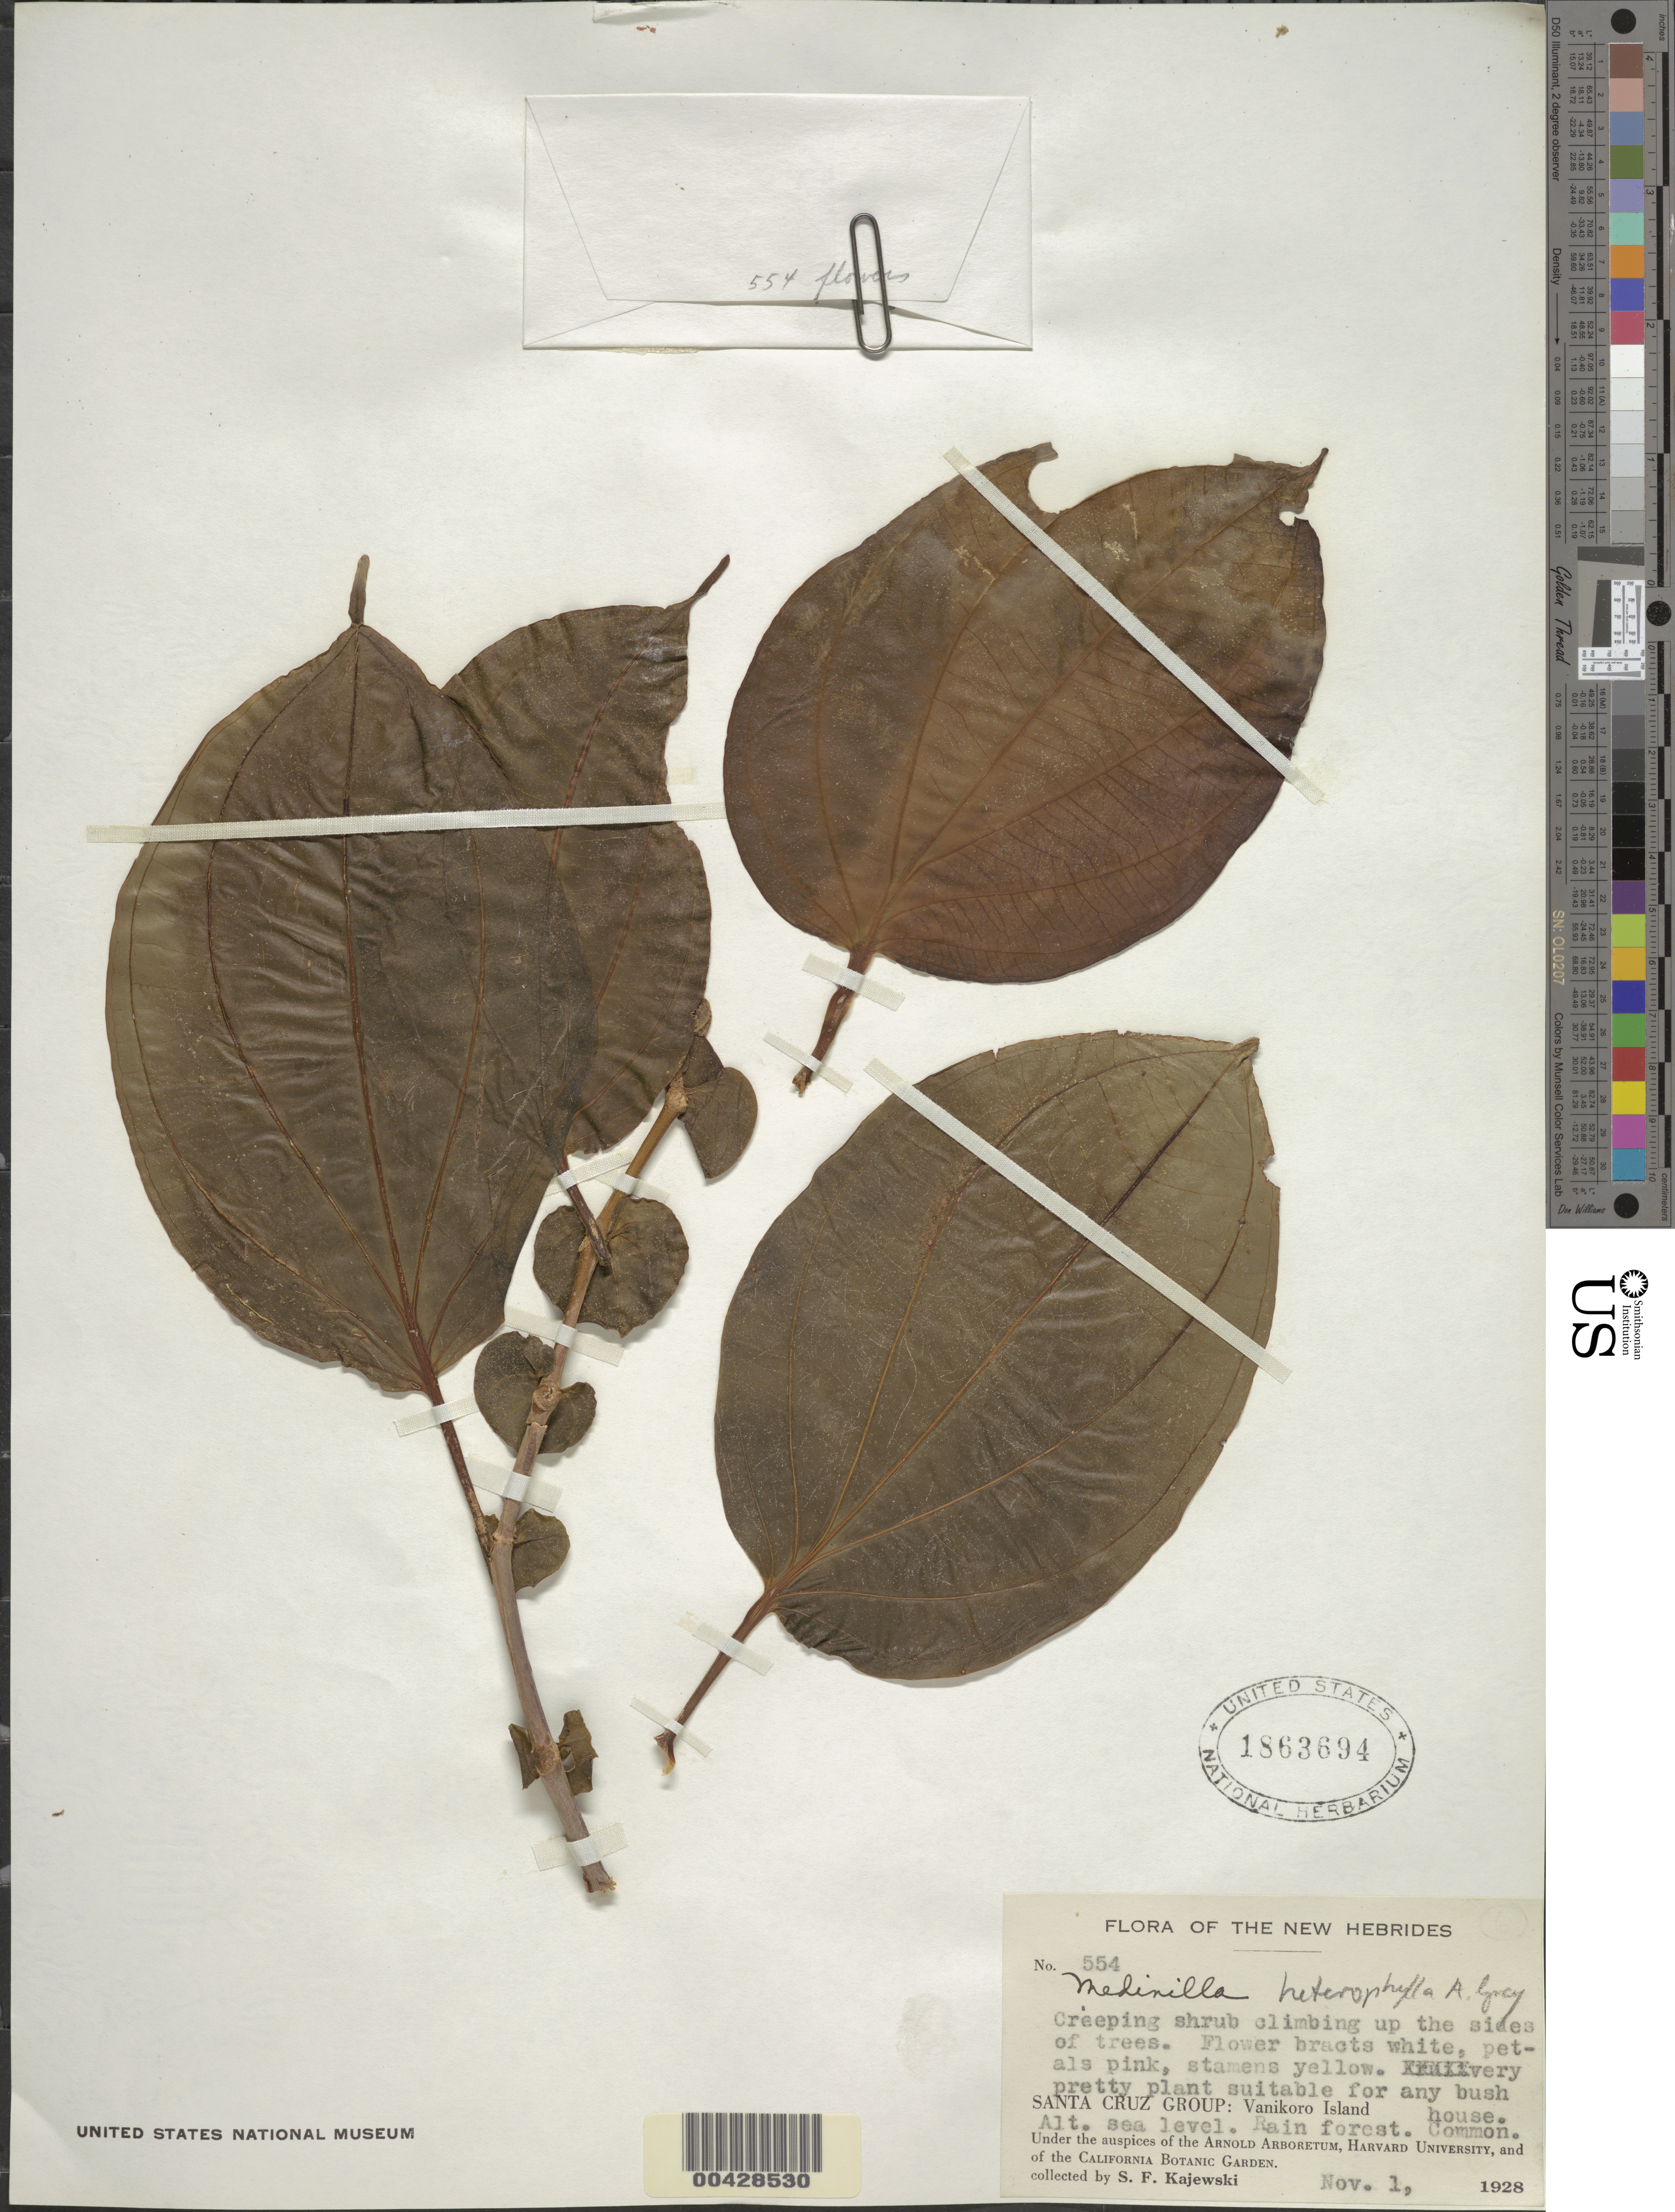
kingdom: Plantae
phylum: Tracheophyta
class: Magnoliopsida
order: Myrtales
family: Melastomataceae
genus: Medinilla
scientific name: Medinilla heterophylla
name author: A. Gray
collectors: S. Kajewski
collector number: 554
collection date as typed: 01 Nov 1928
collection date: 1928-11-01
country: Solomon Islands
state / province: Temotu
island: Vanikolo [Vanikoro]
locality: Vanikoro i. [Santa Cruz Is.]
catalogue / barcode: US 1863694